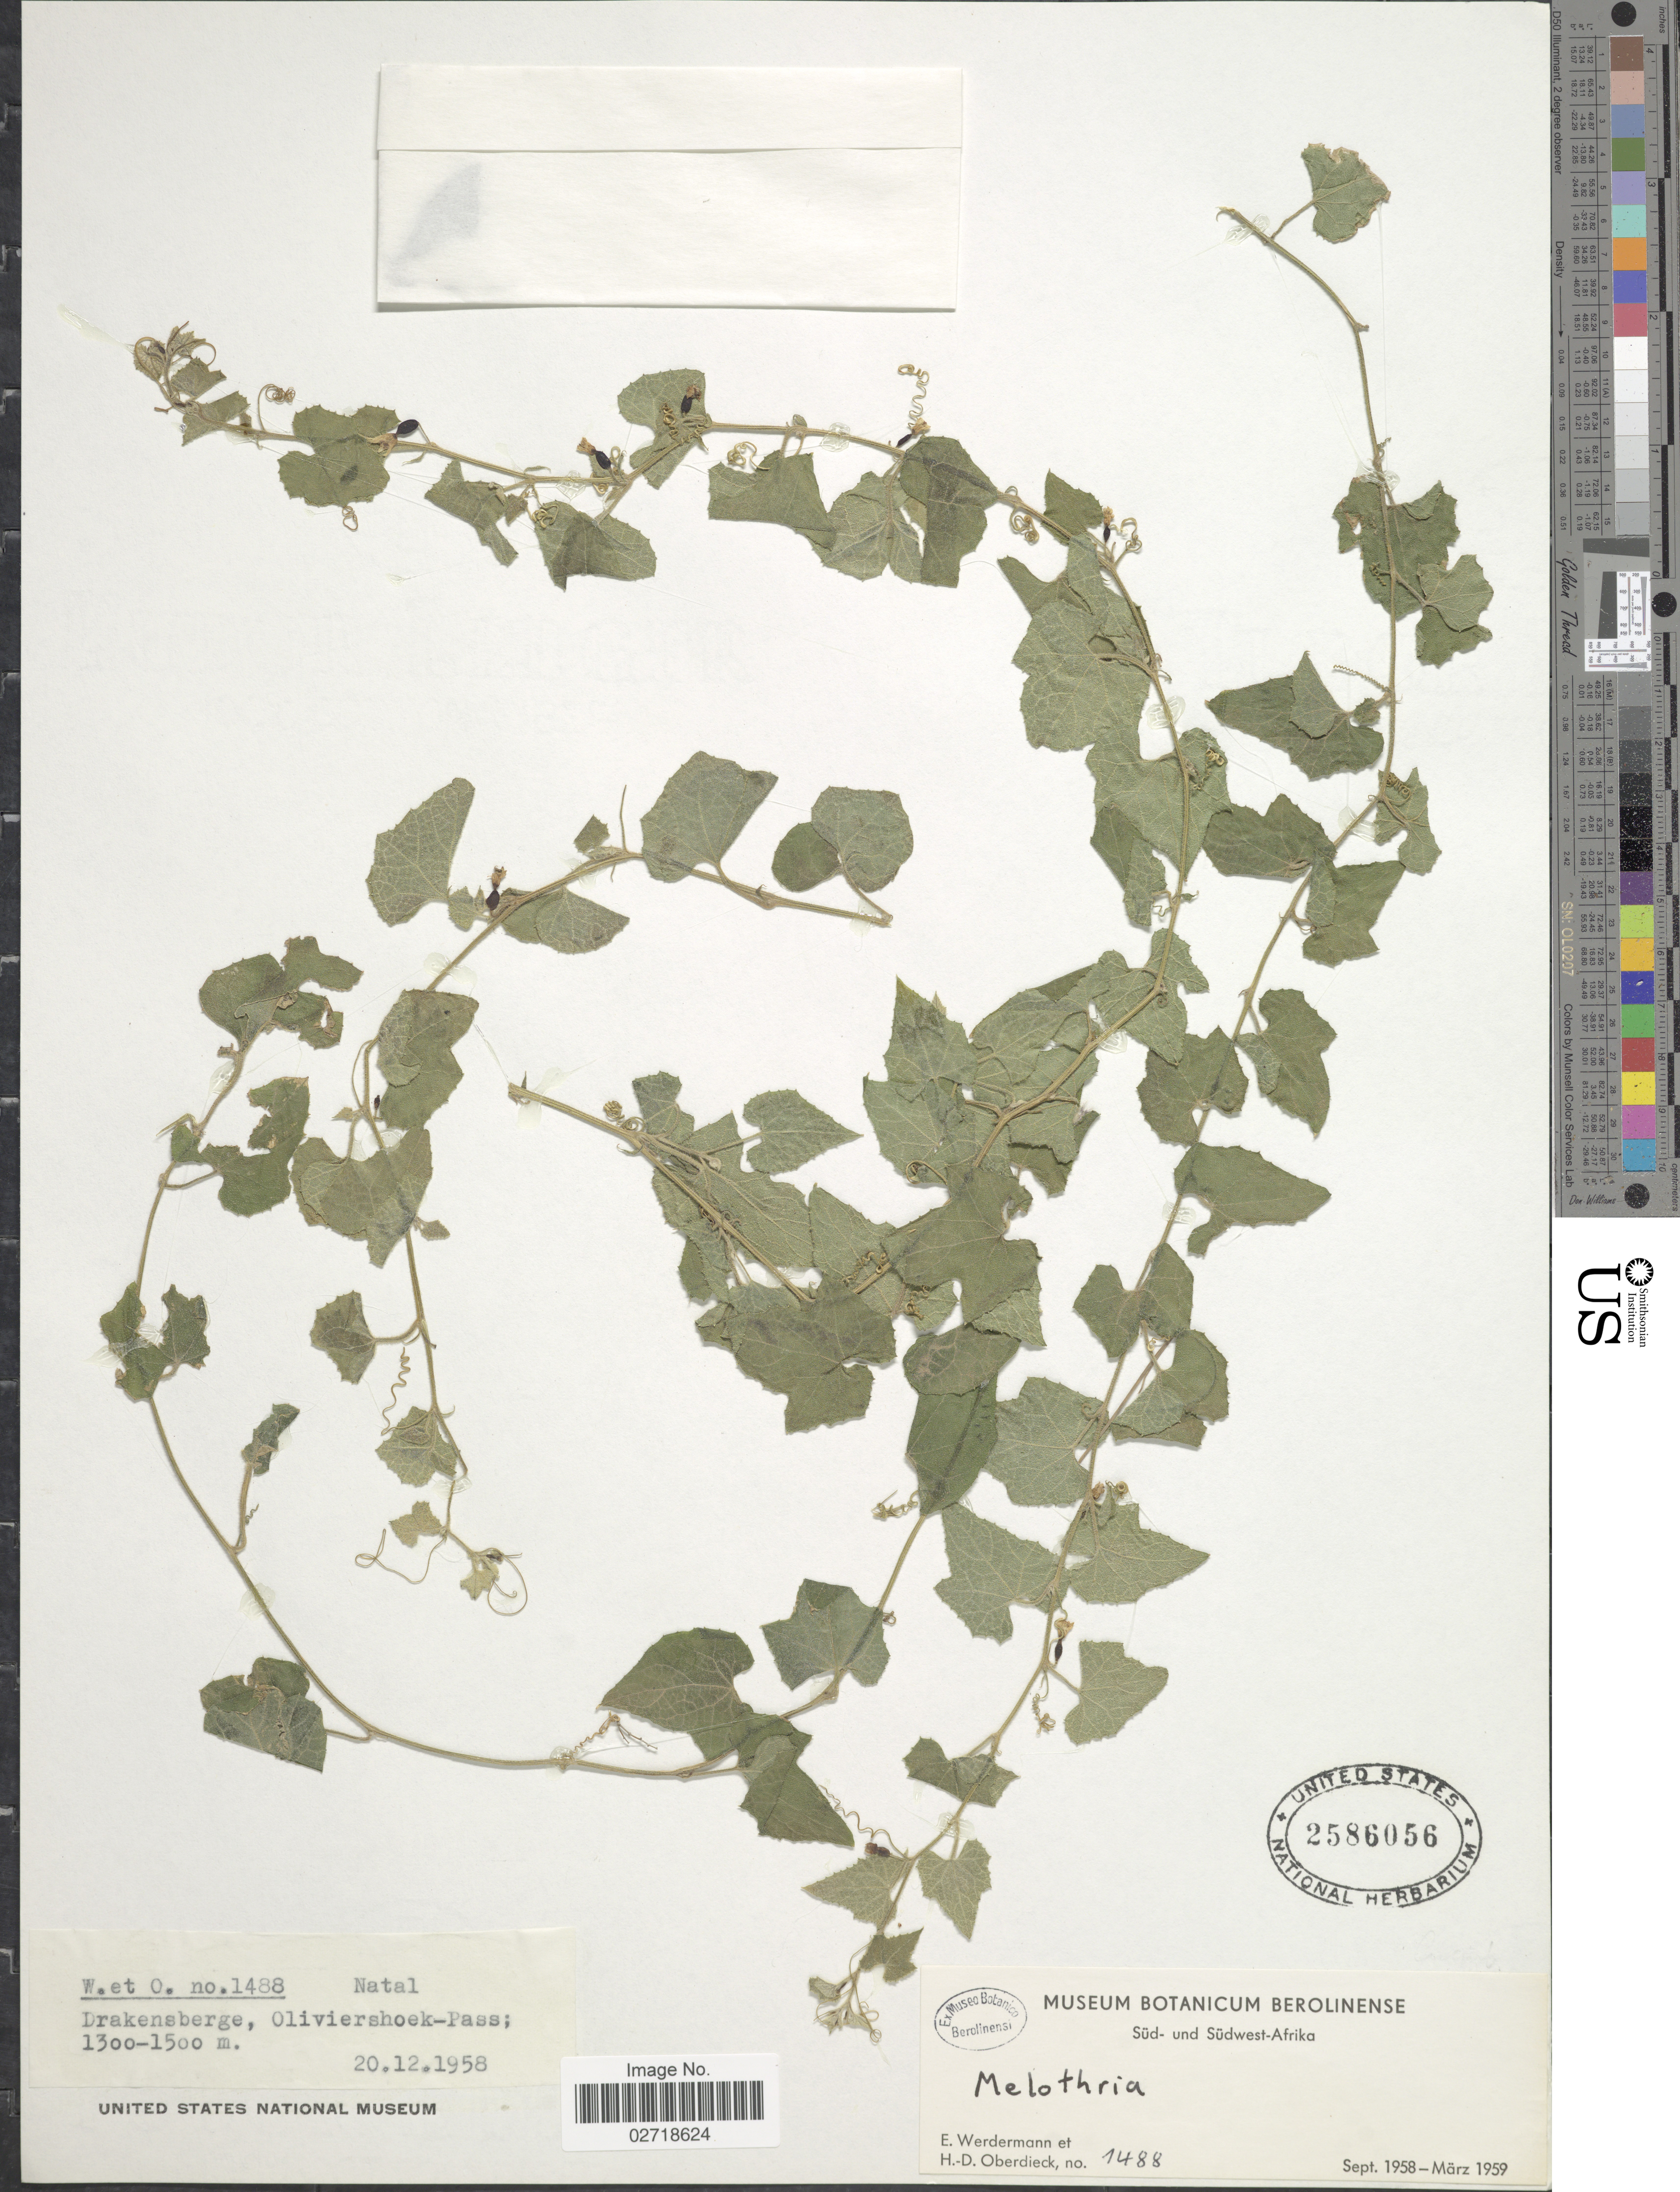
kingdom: Plantae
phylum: Tracheophyta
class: Magnoliopsida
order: Cucurbitales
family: Cucurbitaceae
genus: Zehneria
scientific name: Zehneria sp.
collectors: E. Werdermann & H. Oberdieck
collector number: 1488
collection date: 1958-09/1959-03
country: South Africa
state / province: KwaZulu-Natal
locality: Sud- und Sudwest-Afrika, Natal, Drakensberge, Oliviershoek-Pass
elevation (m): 1300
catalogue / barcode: US 2586056